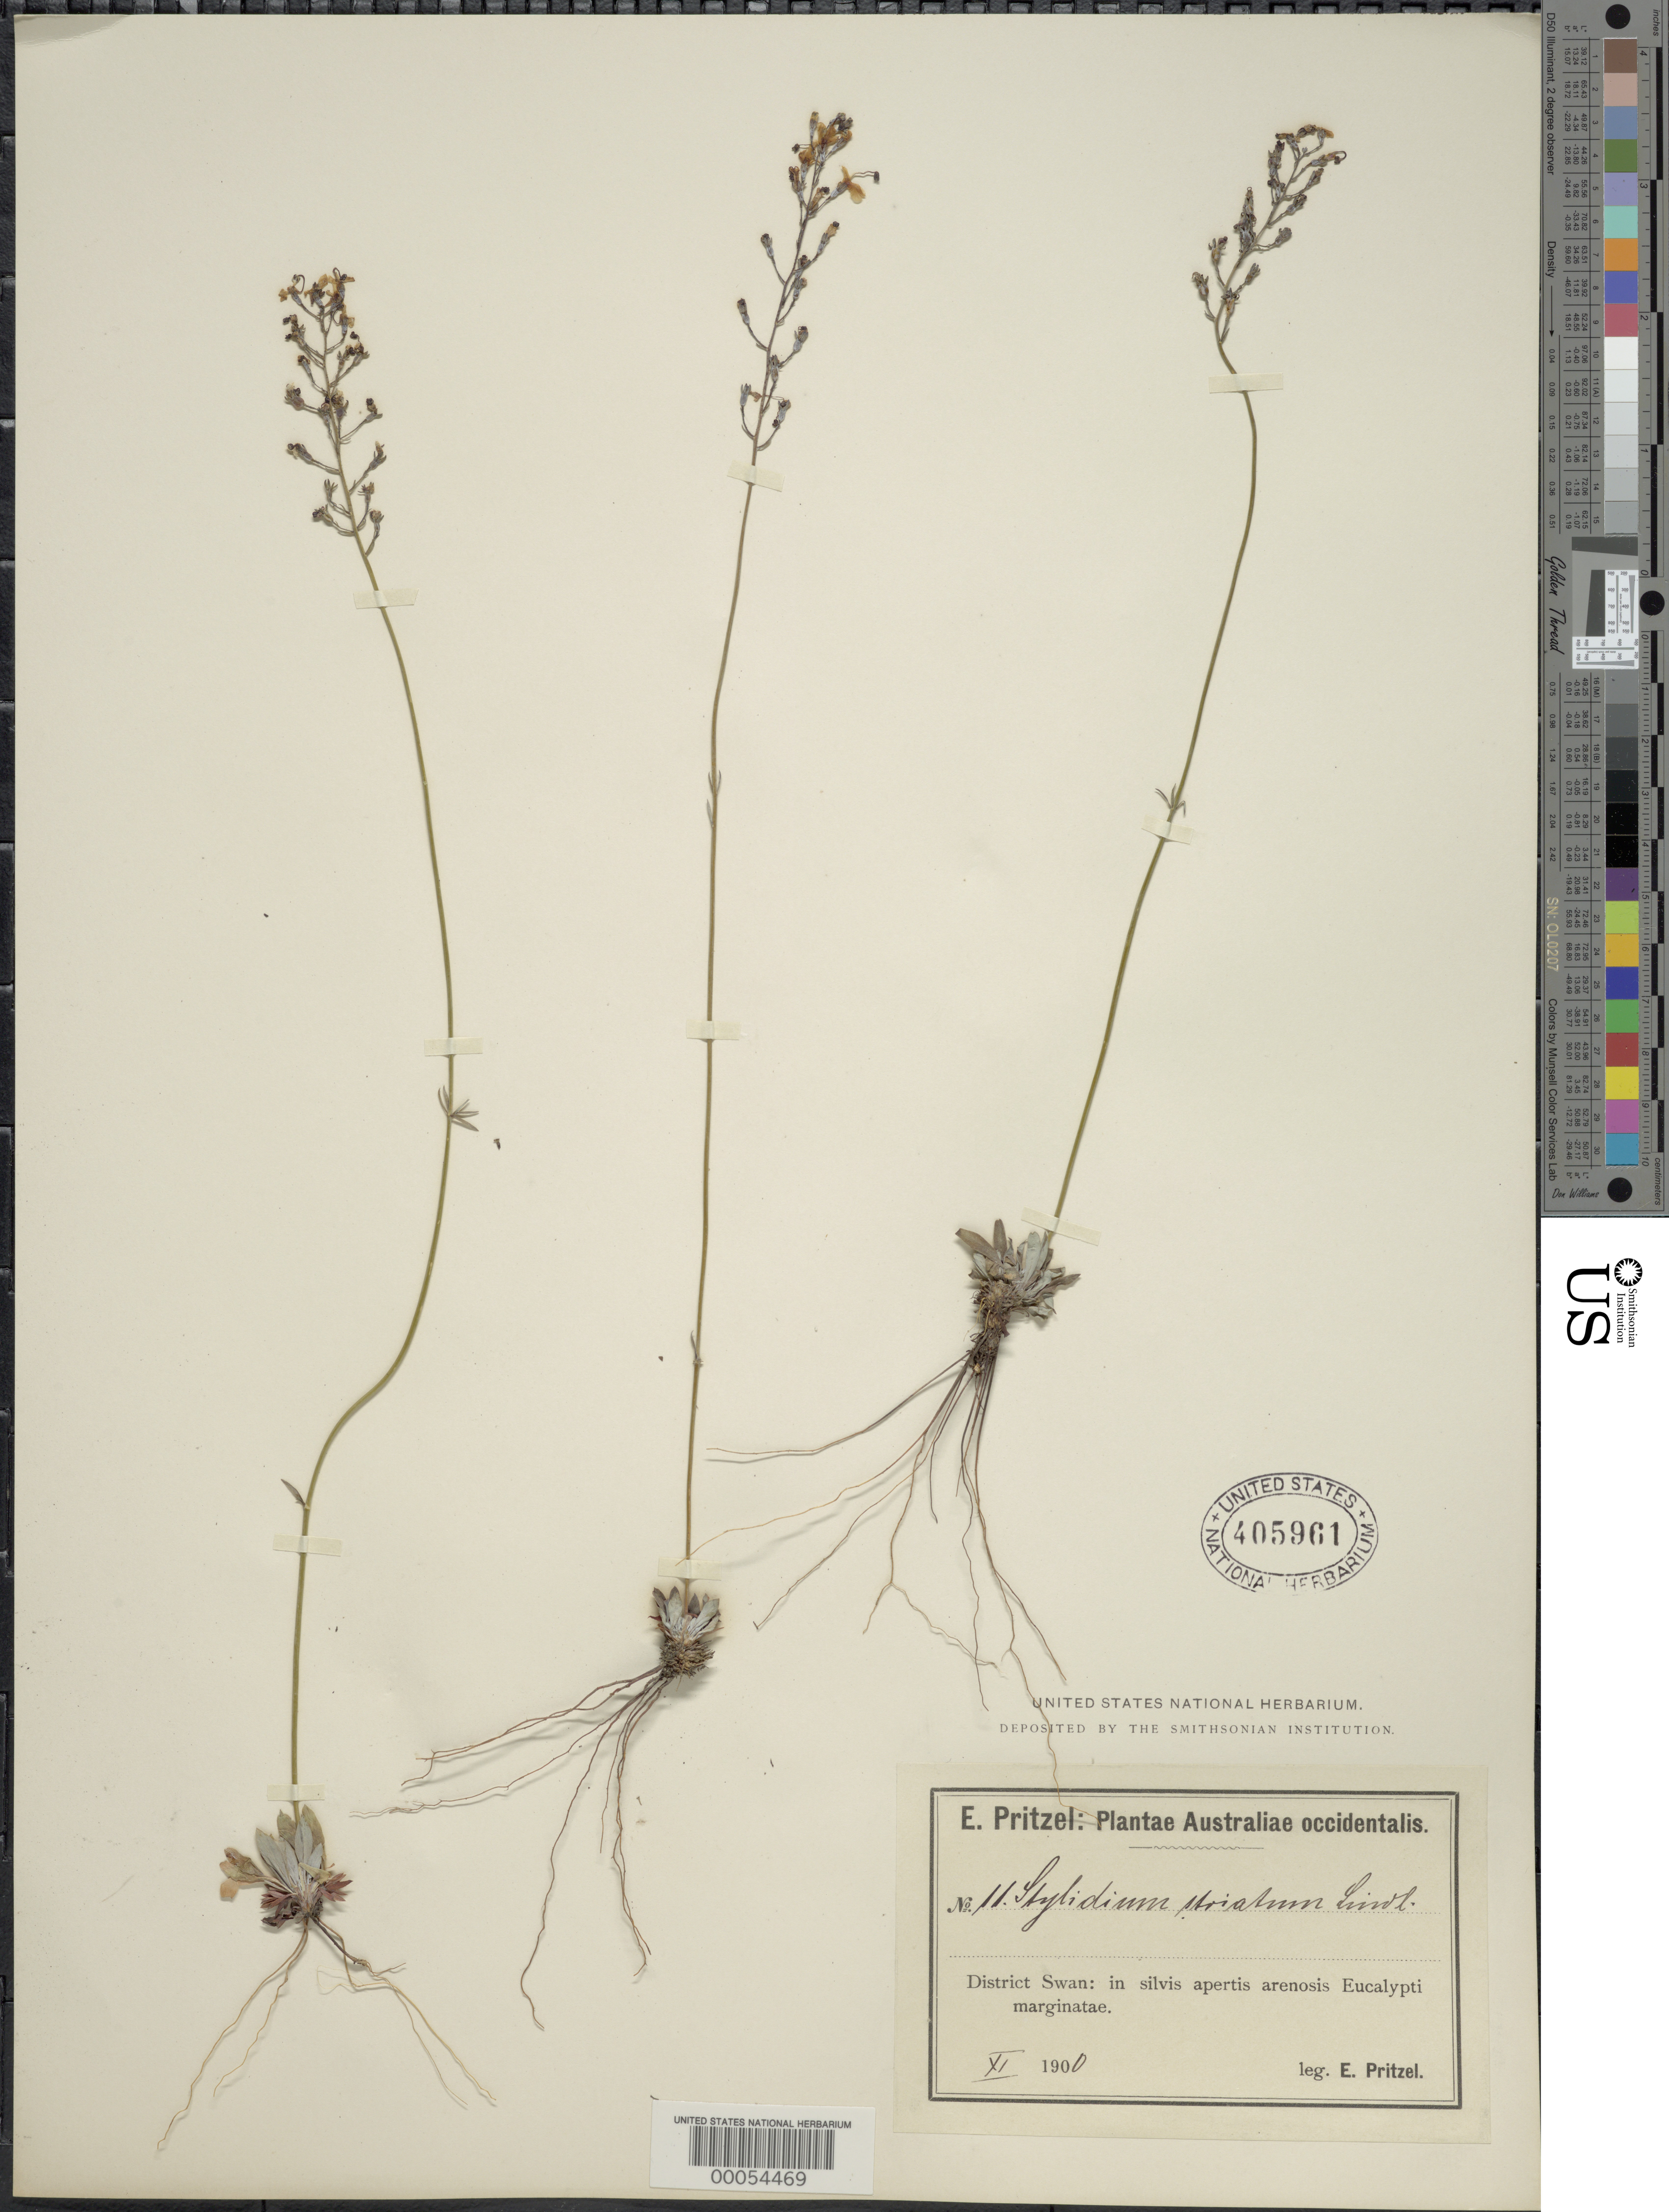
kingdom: Plantae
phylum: Tracheophyta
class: Magnoliopsida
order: Asterales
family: Stylidiaceae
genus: Stylidium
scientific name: Stylidium striatum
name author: Lindl.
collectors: E. G. Pritzel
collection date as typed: Nov 1900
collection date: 1900-11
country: Australia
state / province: Western Australia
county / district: Swan Swan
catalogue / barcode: US 405961